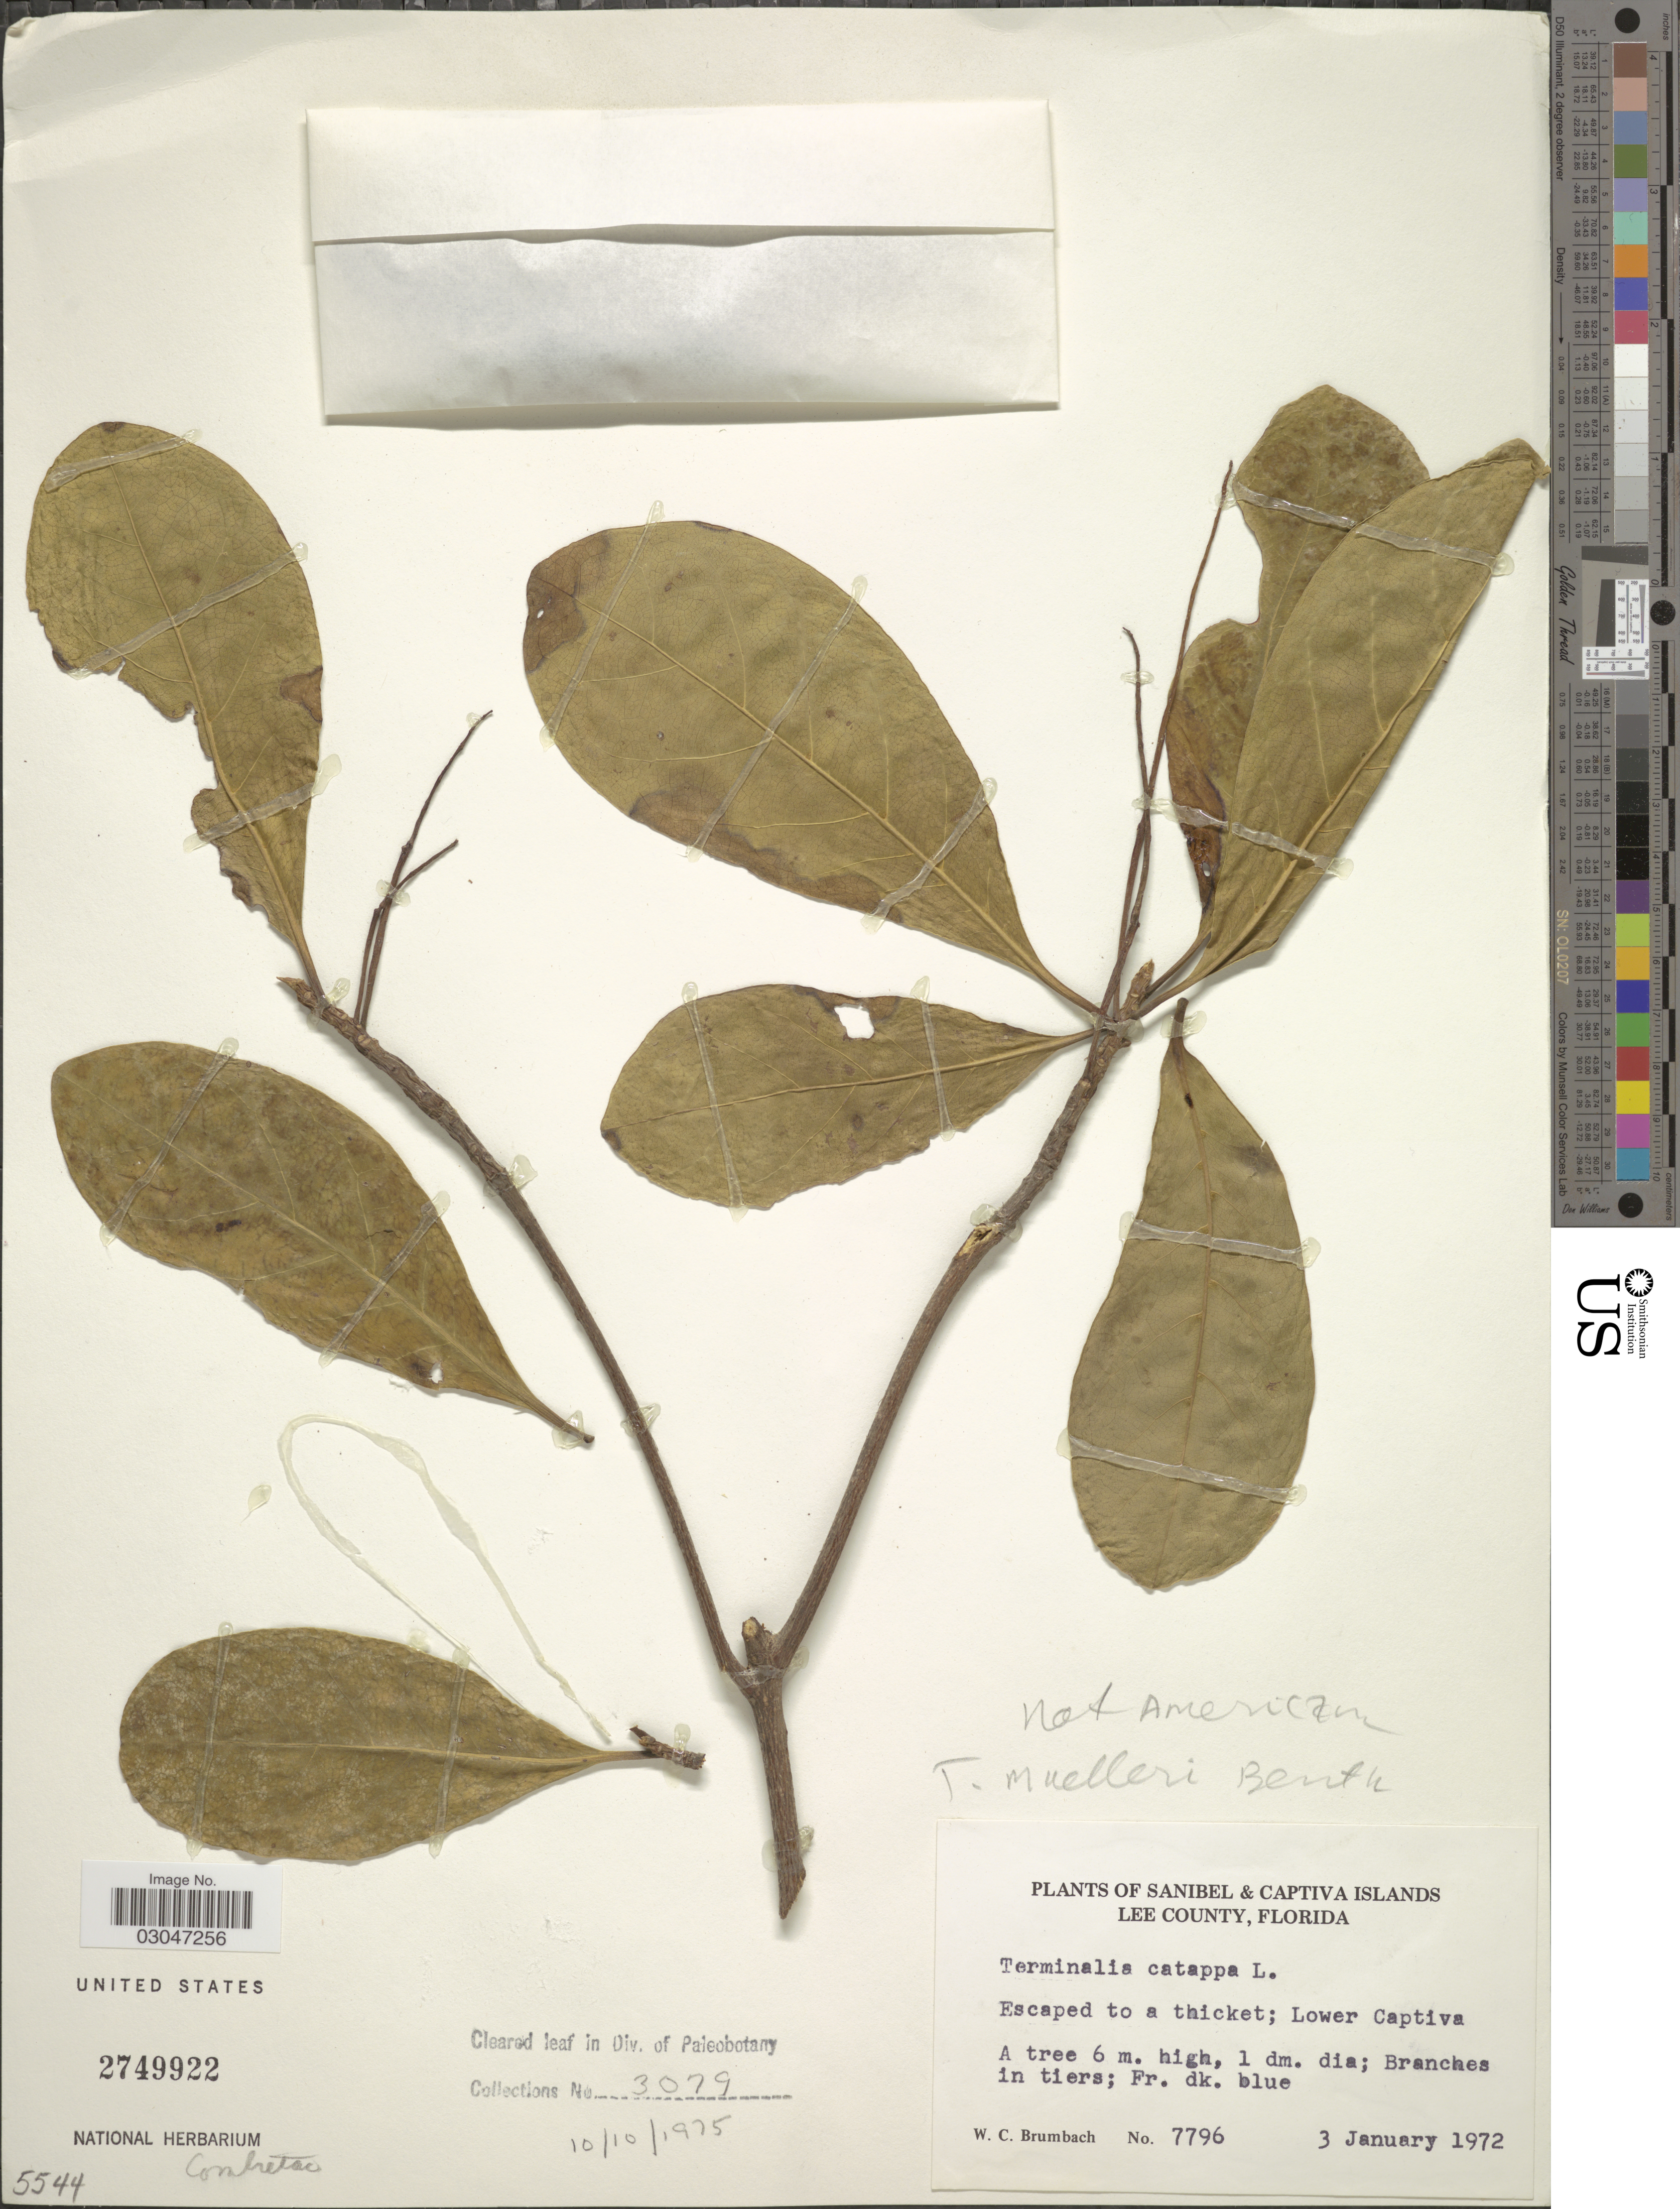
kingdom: Plantae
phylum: Tracheophyta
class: Magnoliopsida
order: Myrtales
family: Combretaceae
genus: Terminalia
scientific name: Terminalia catappa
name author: L.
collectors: W. C. Brumbach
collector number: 7796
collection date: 1972-01-03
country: United States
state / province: Florida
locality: Sanibel & Captiva Island, Escaped to a thicket; Lower Captiva.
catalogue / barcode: US 2749922